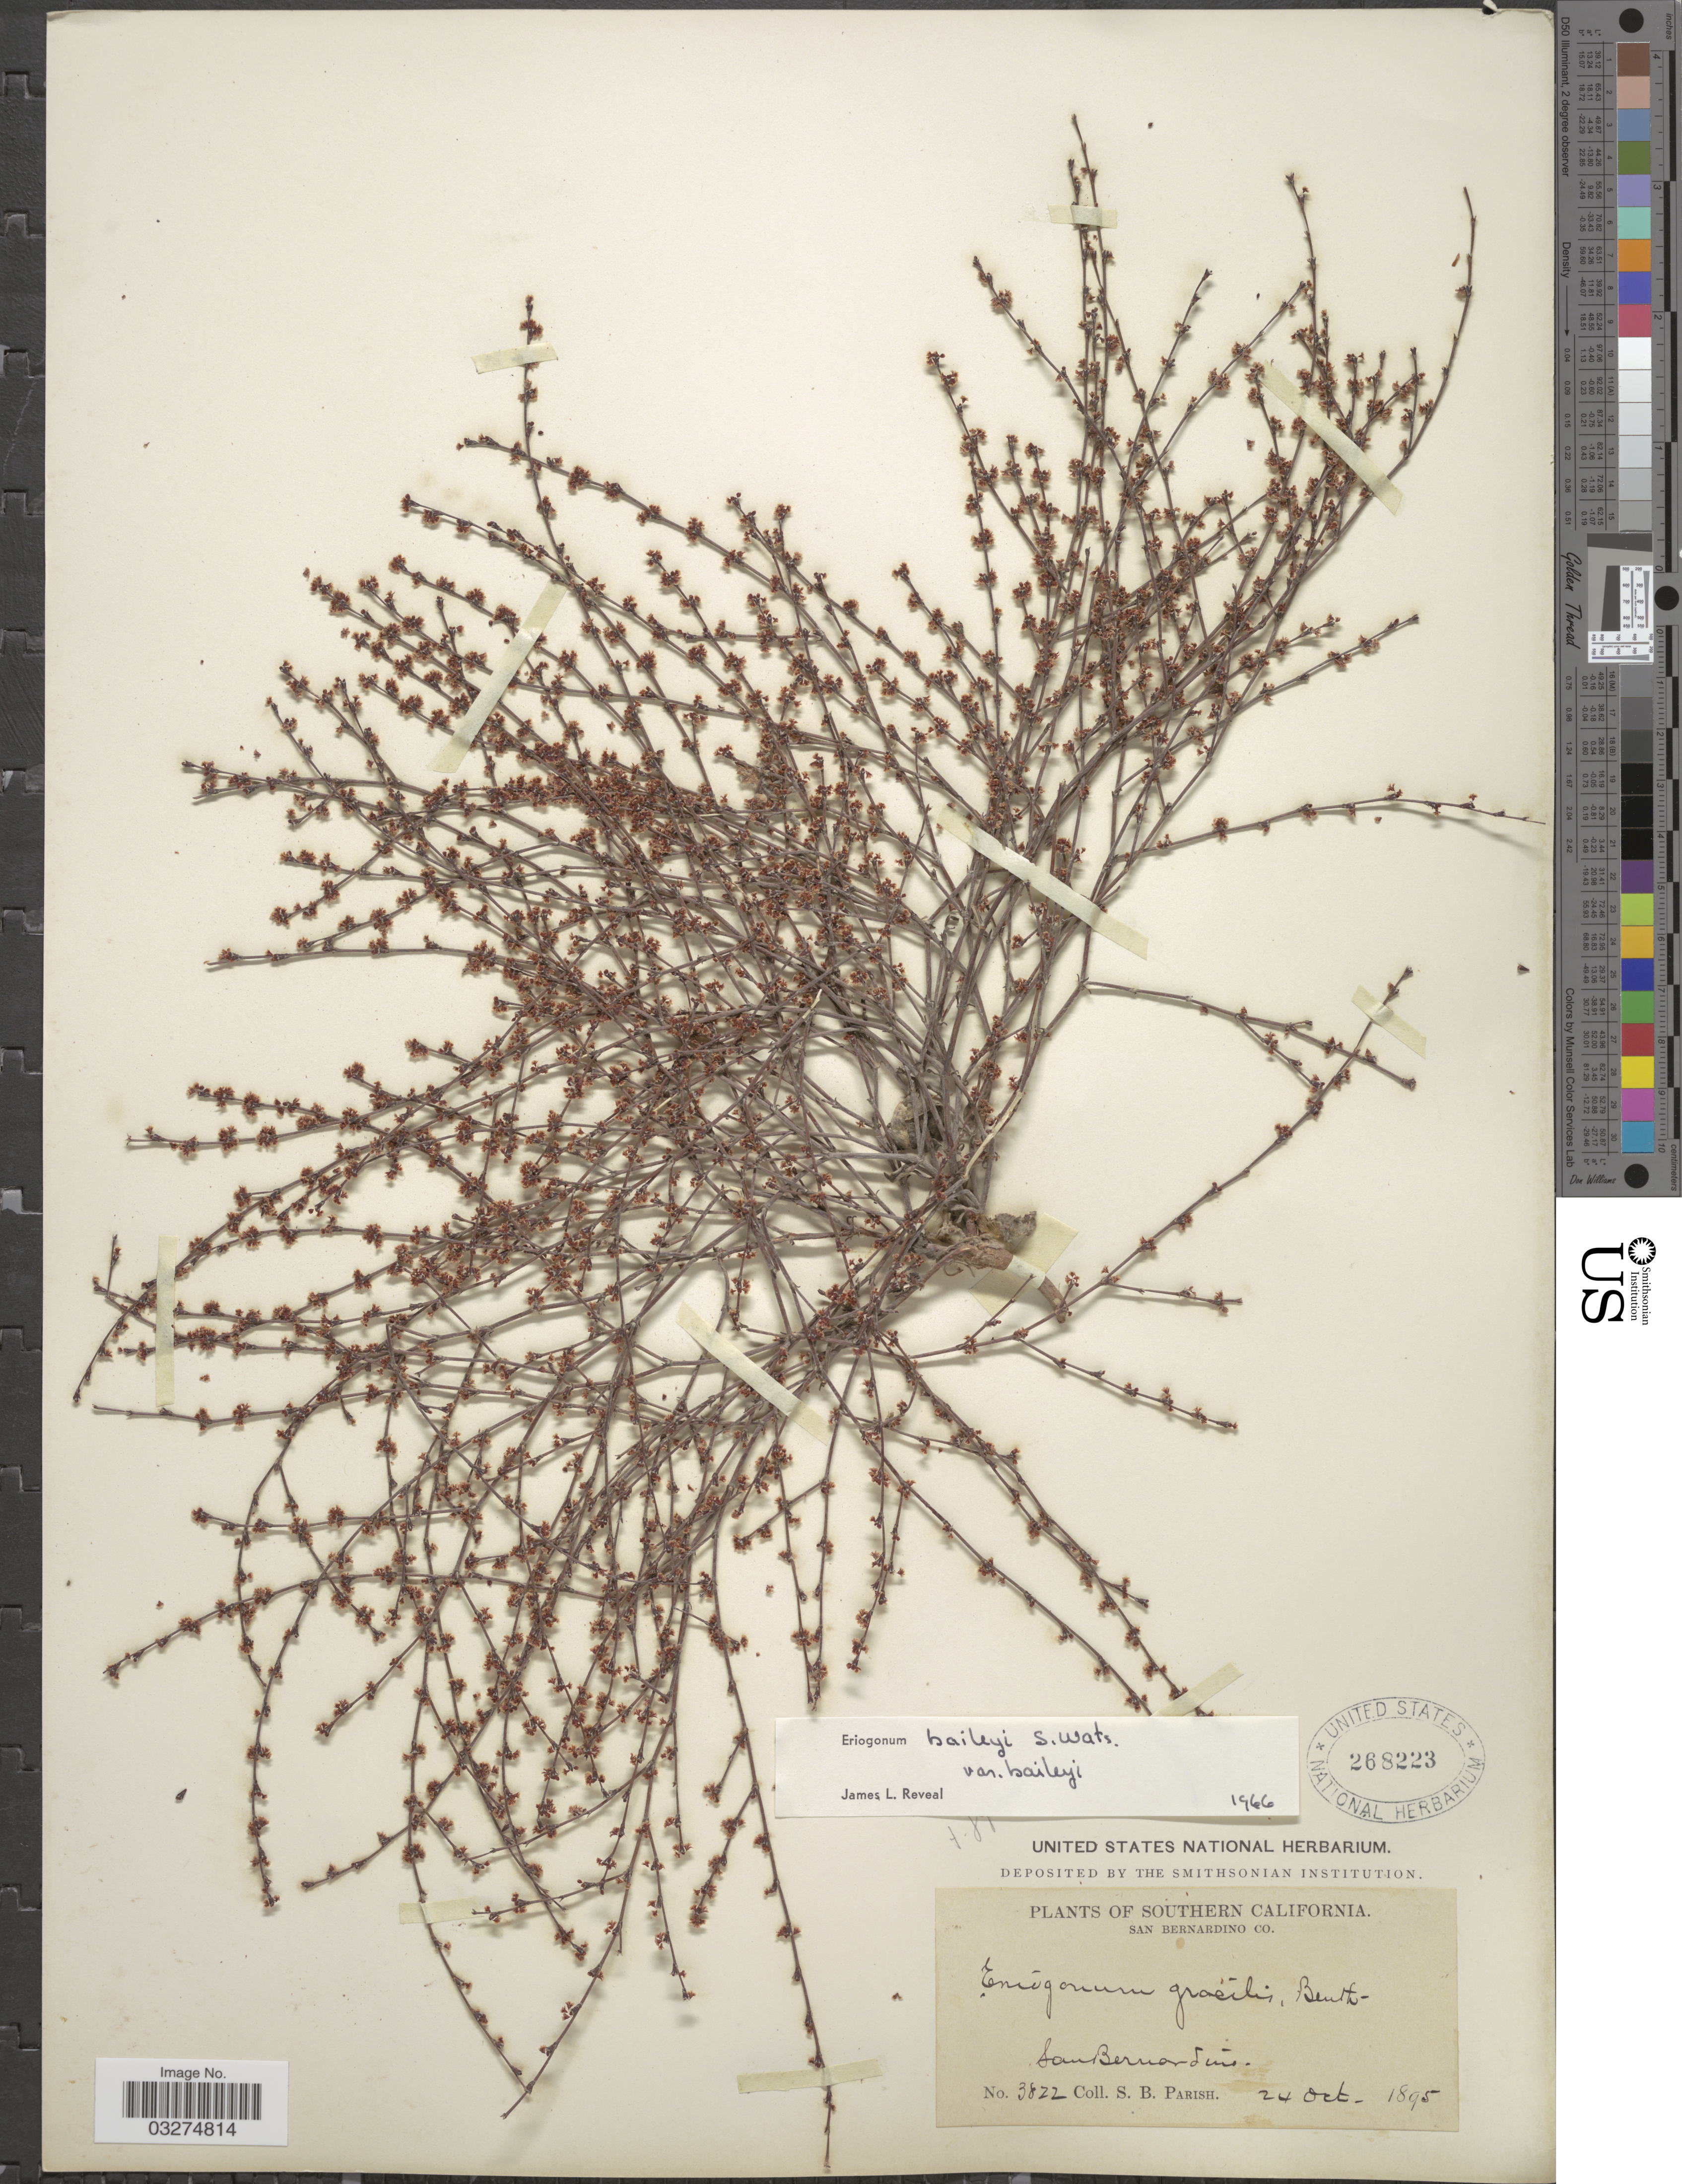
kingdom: Plantae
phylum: Tracheophyta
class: Magnoliopsida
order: Caryophyllales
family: Polygonaceae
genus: Eriogonum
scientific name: Eriogonum baileyi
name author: S. Watson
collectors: S. B. Parish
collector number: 3822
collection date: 1895-10-24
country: United States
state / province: California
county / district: San Bernardino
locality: Southern California. San Bernardino Co. San Bernardino.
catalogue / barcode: US 268223